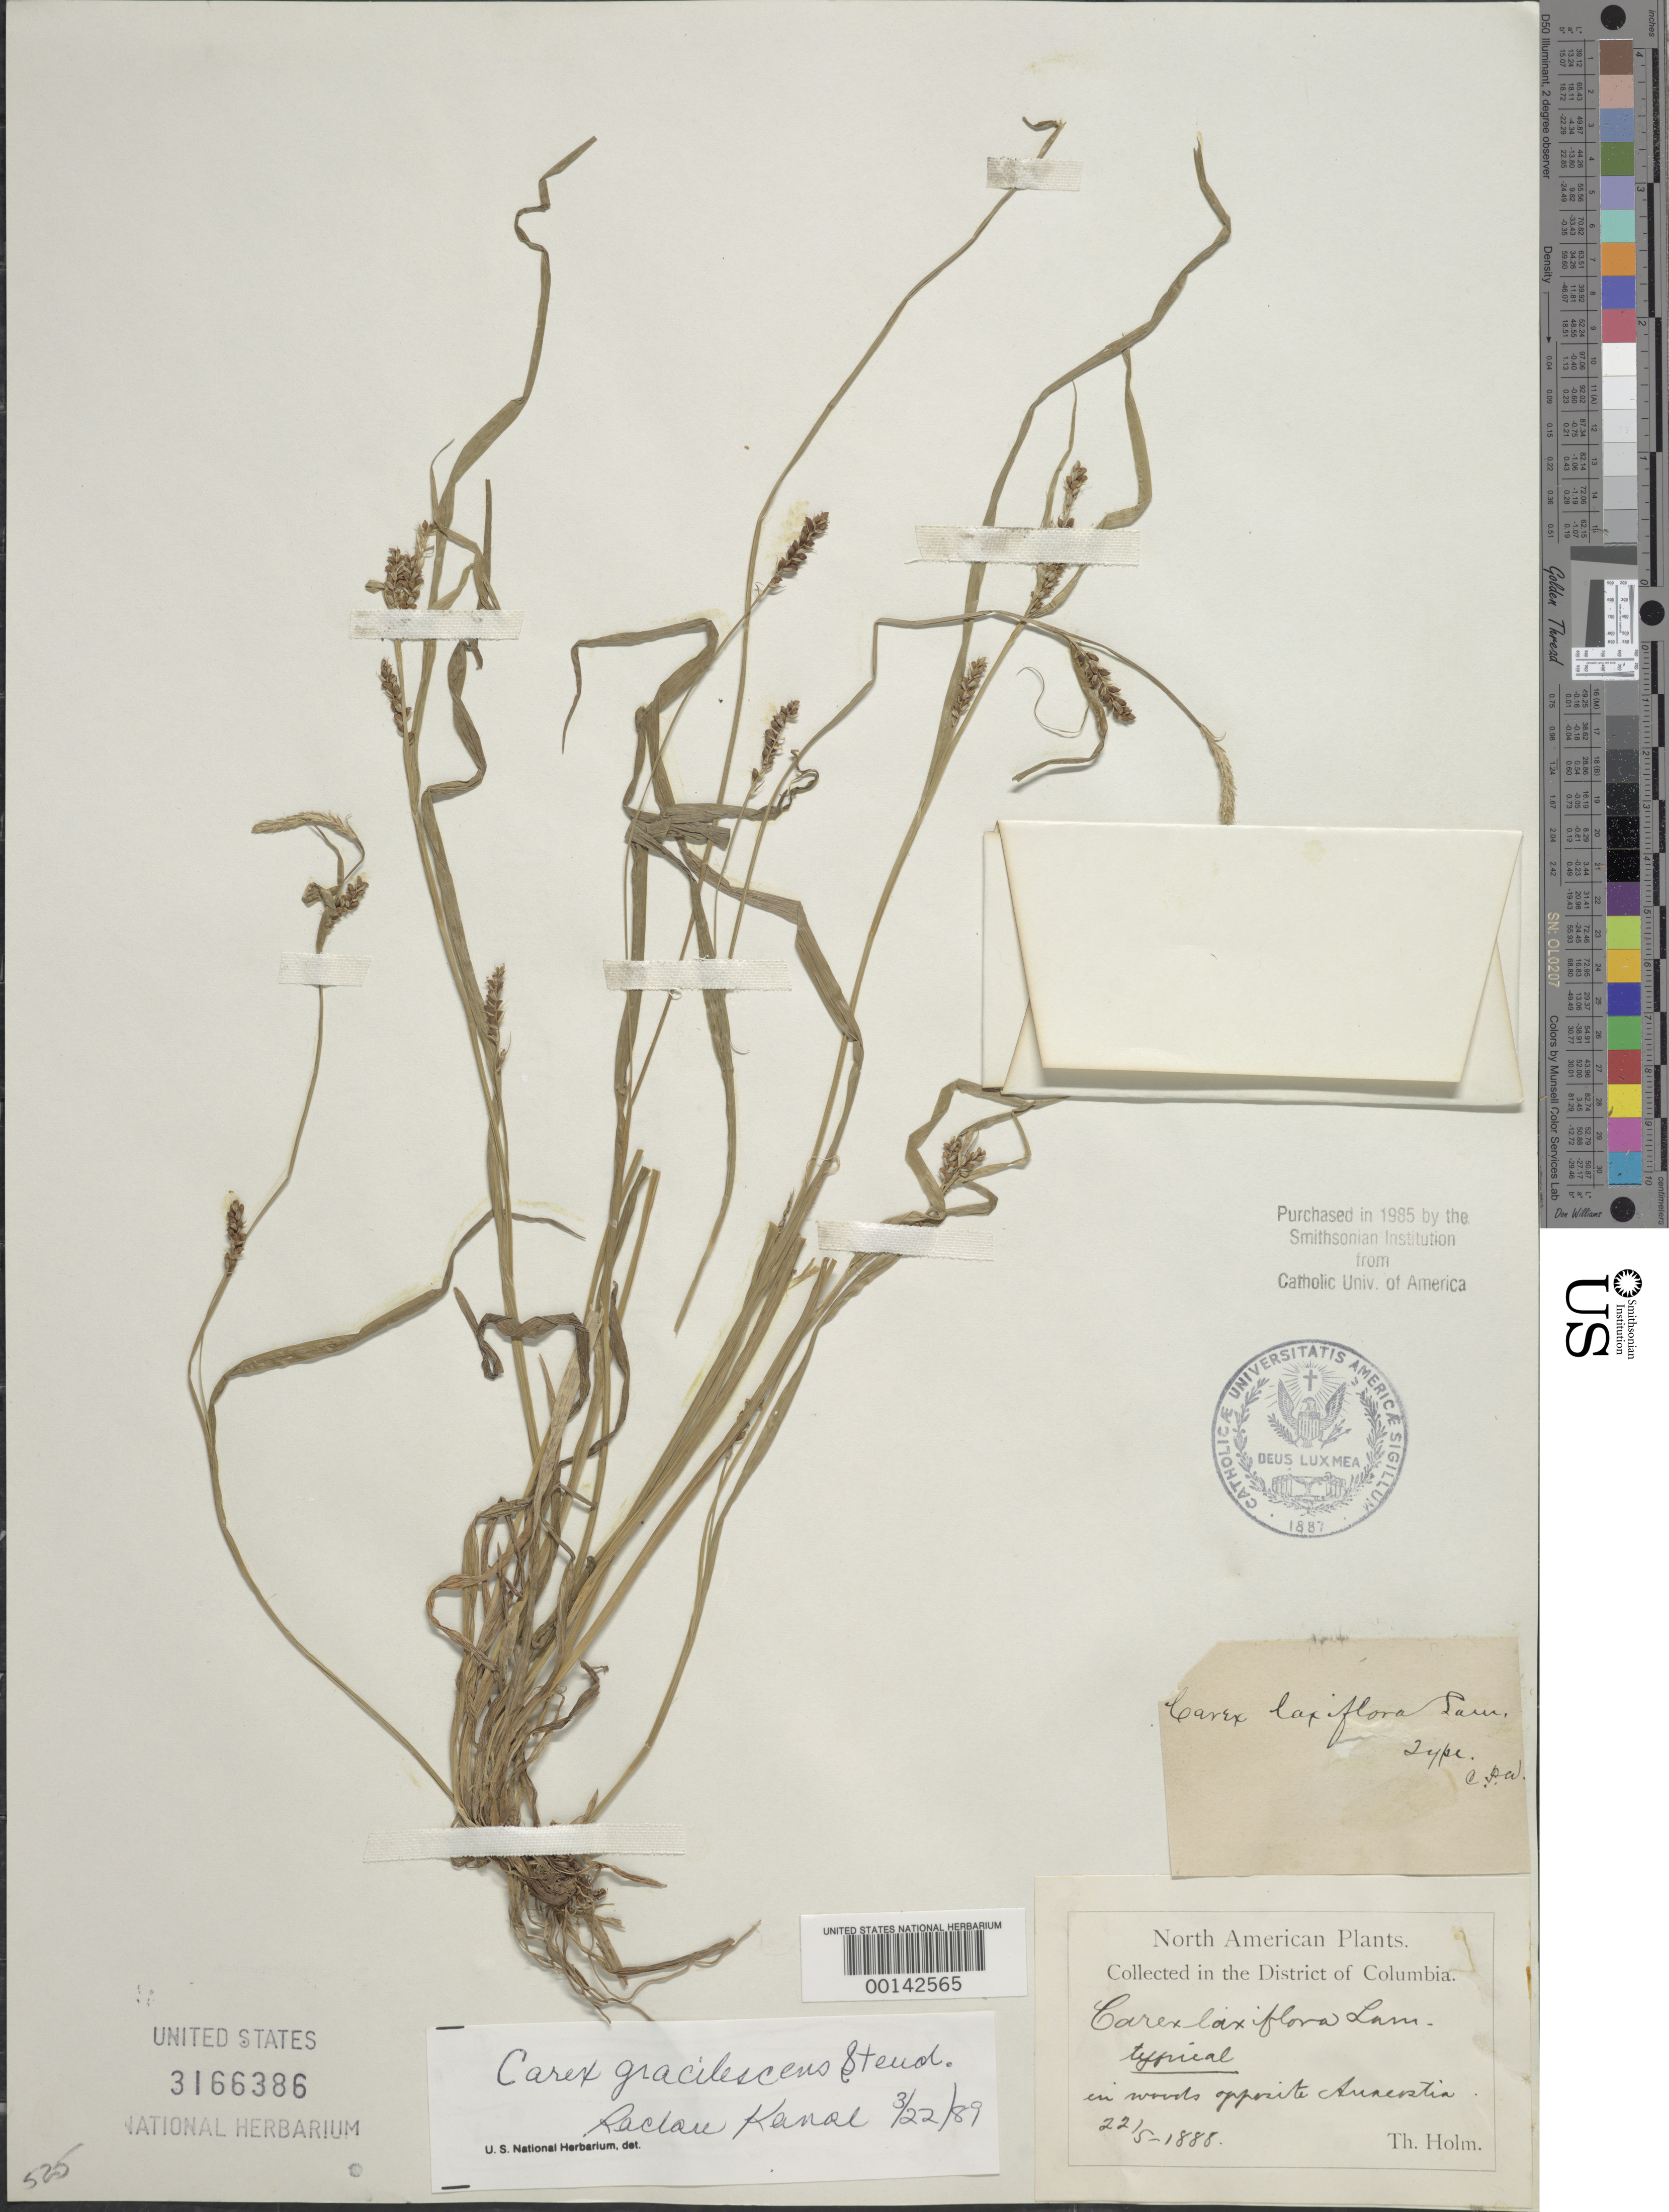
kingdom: Plantae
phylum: Tracheophyta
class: Liliopsida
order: Poales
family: Cyperaceae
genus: Carex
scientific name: Carex gracilescens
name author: Steud.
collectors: T. Holm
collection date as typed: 22 May 1888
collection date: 1888-05-22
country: United States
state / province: District of Columbia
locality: Woods opposite Anacostia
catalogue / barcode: US 3166386